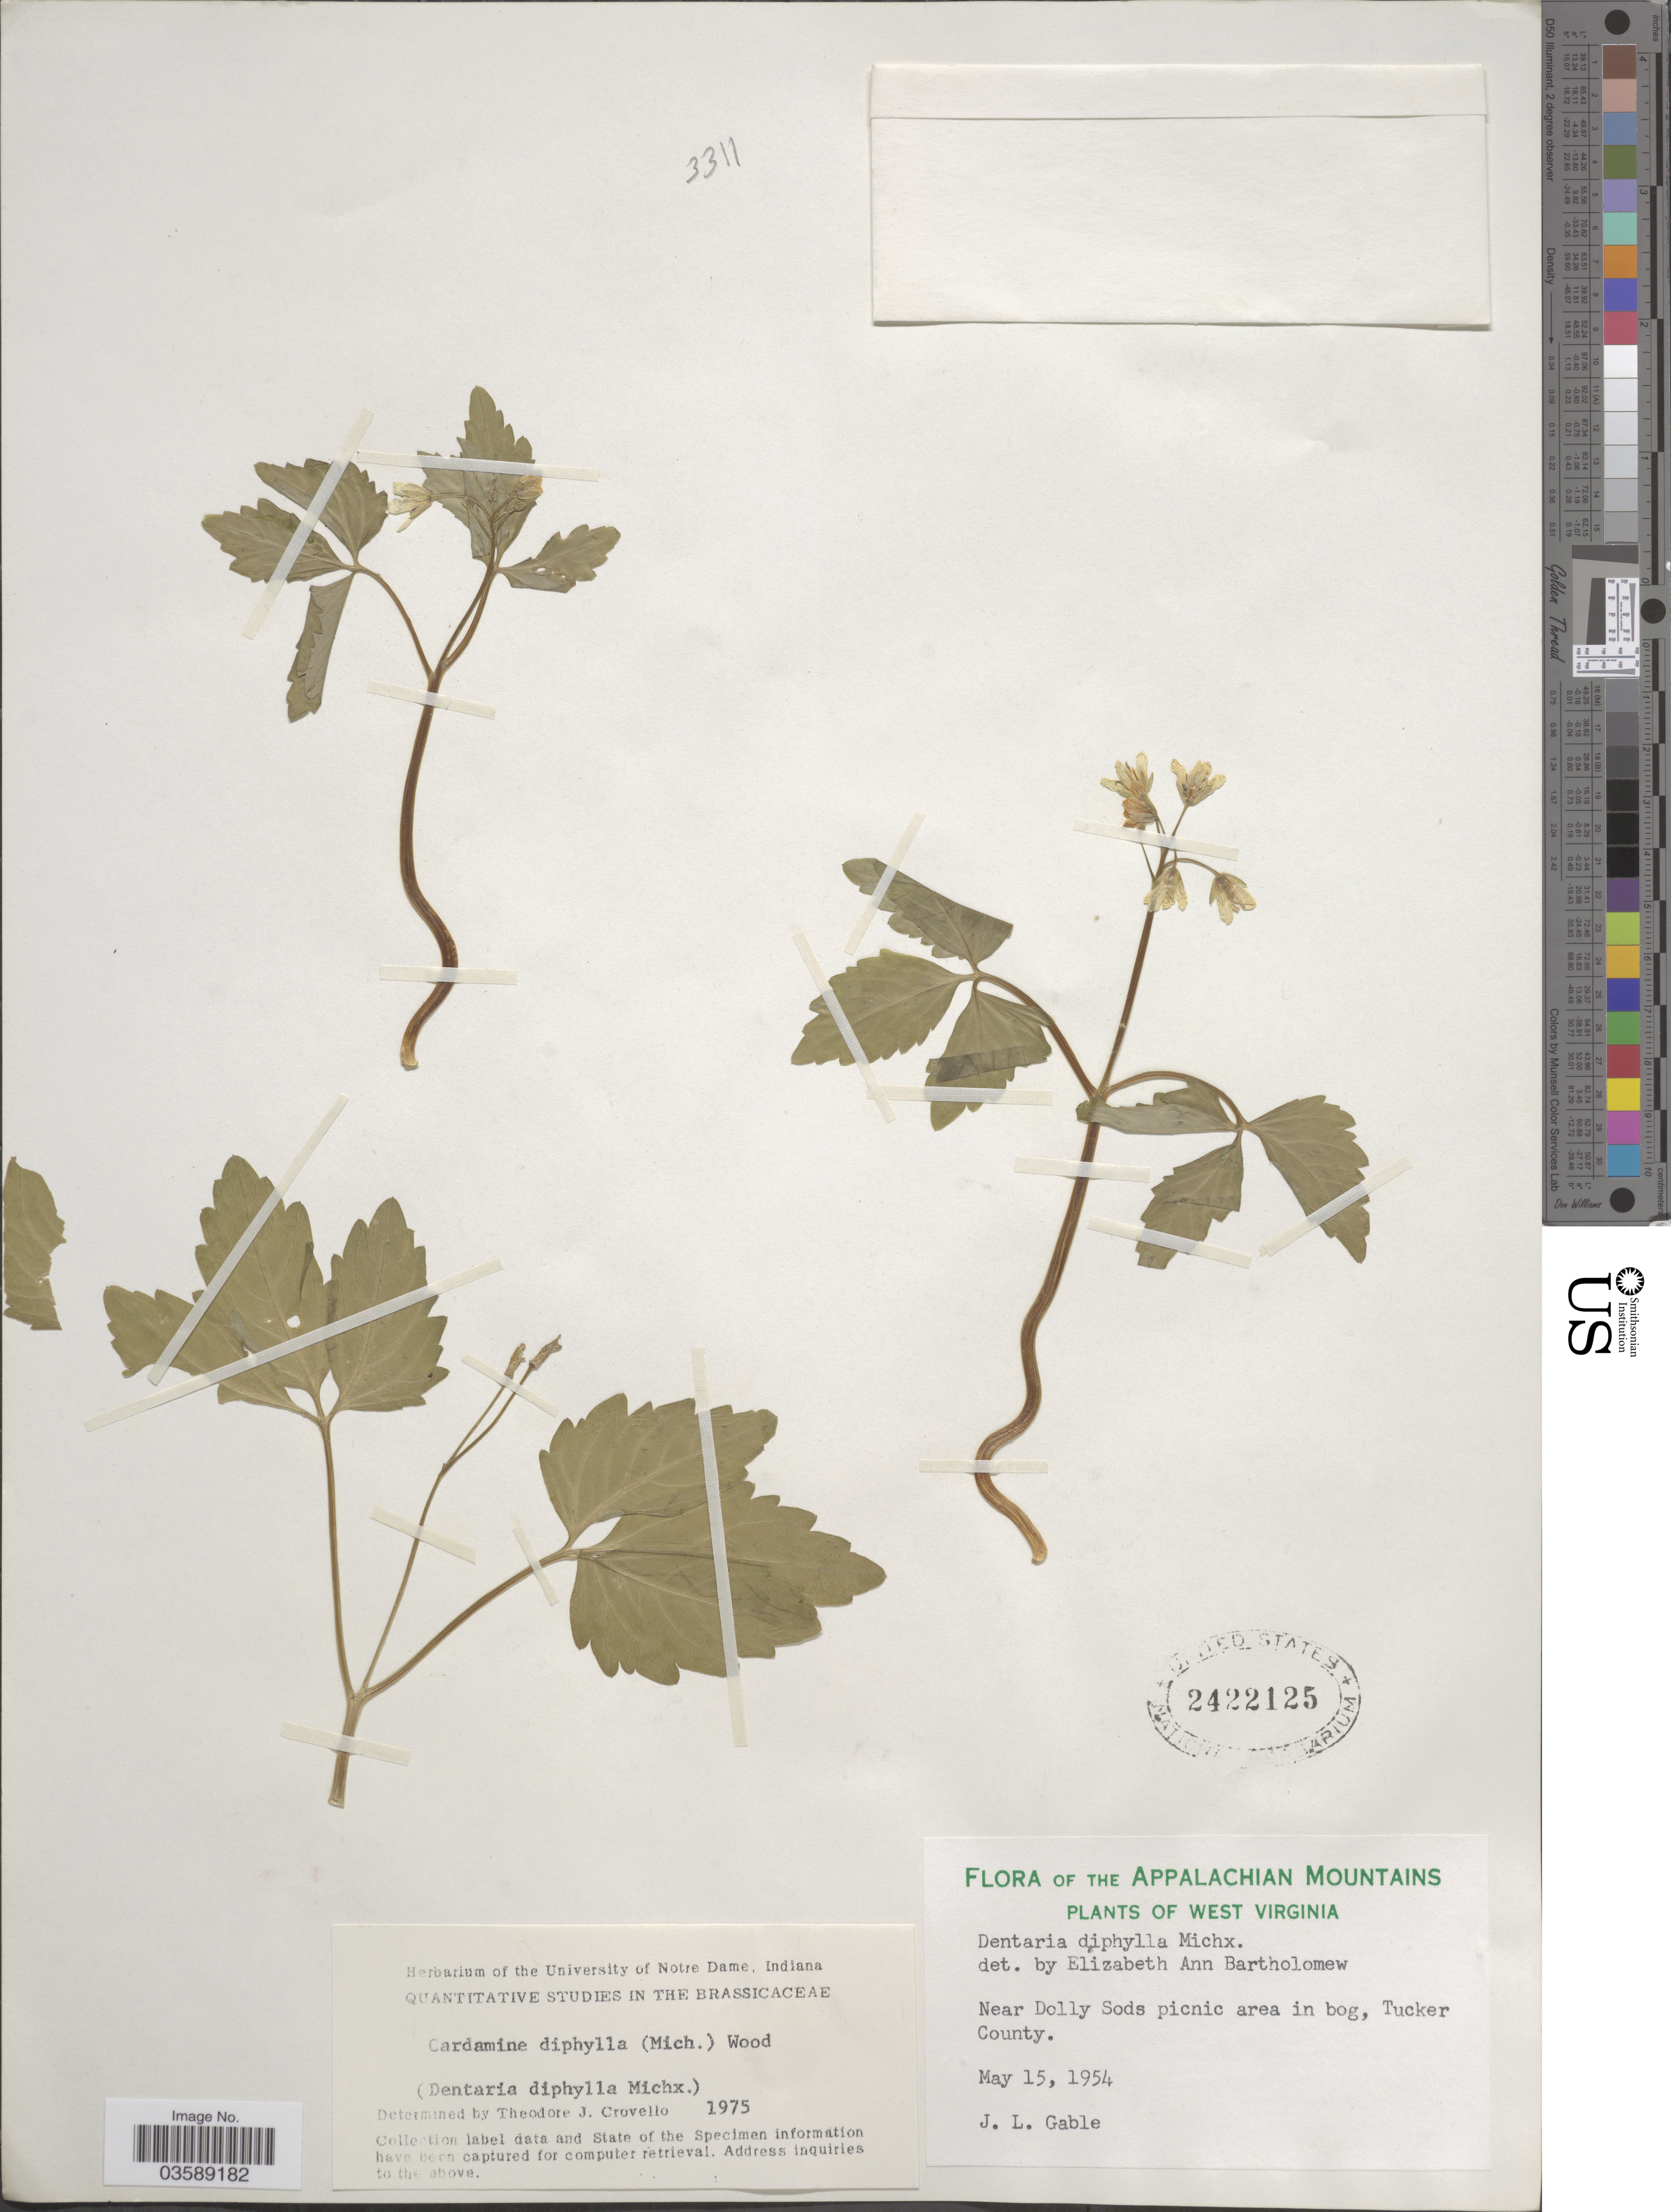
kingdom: Plantae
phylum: Tracheophyta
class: Magnoliopsida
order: Brassicales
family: Brassicaceae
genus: Cardamine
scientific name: Cardamine diphylla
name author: (Michx.) Alph. Wood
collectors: J. Gable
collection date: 1954-05-15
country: United States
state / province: West Virginia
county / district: Tucker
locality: The Appalachian Mountains. Near Dolly Sods picnic are in bog, Tucker County.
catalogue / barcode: US 2422125